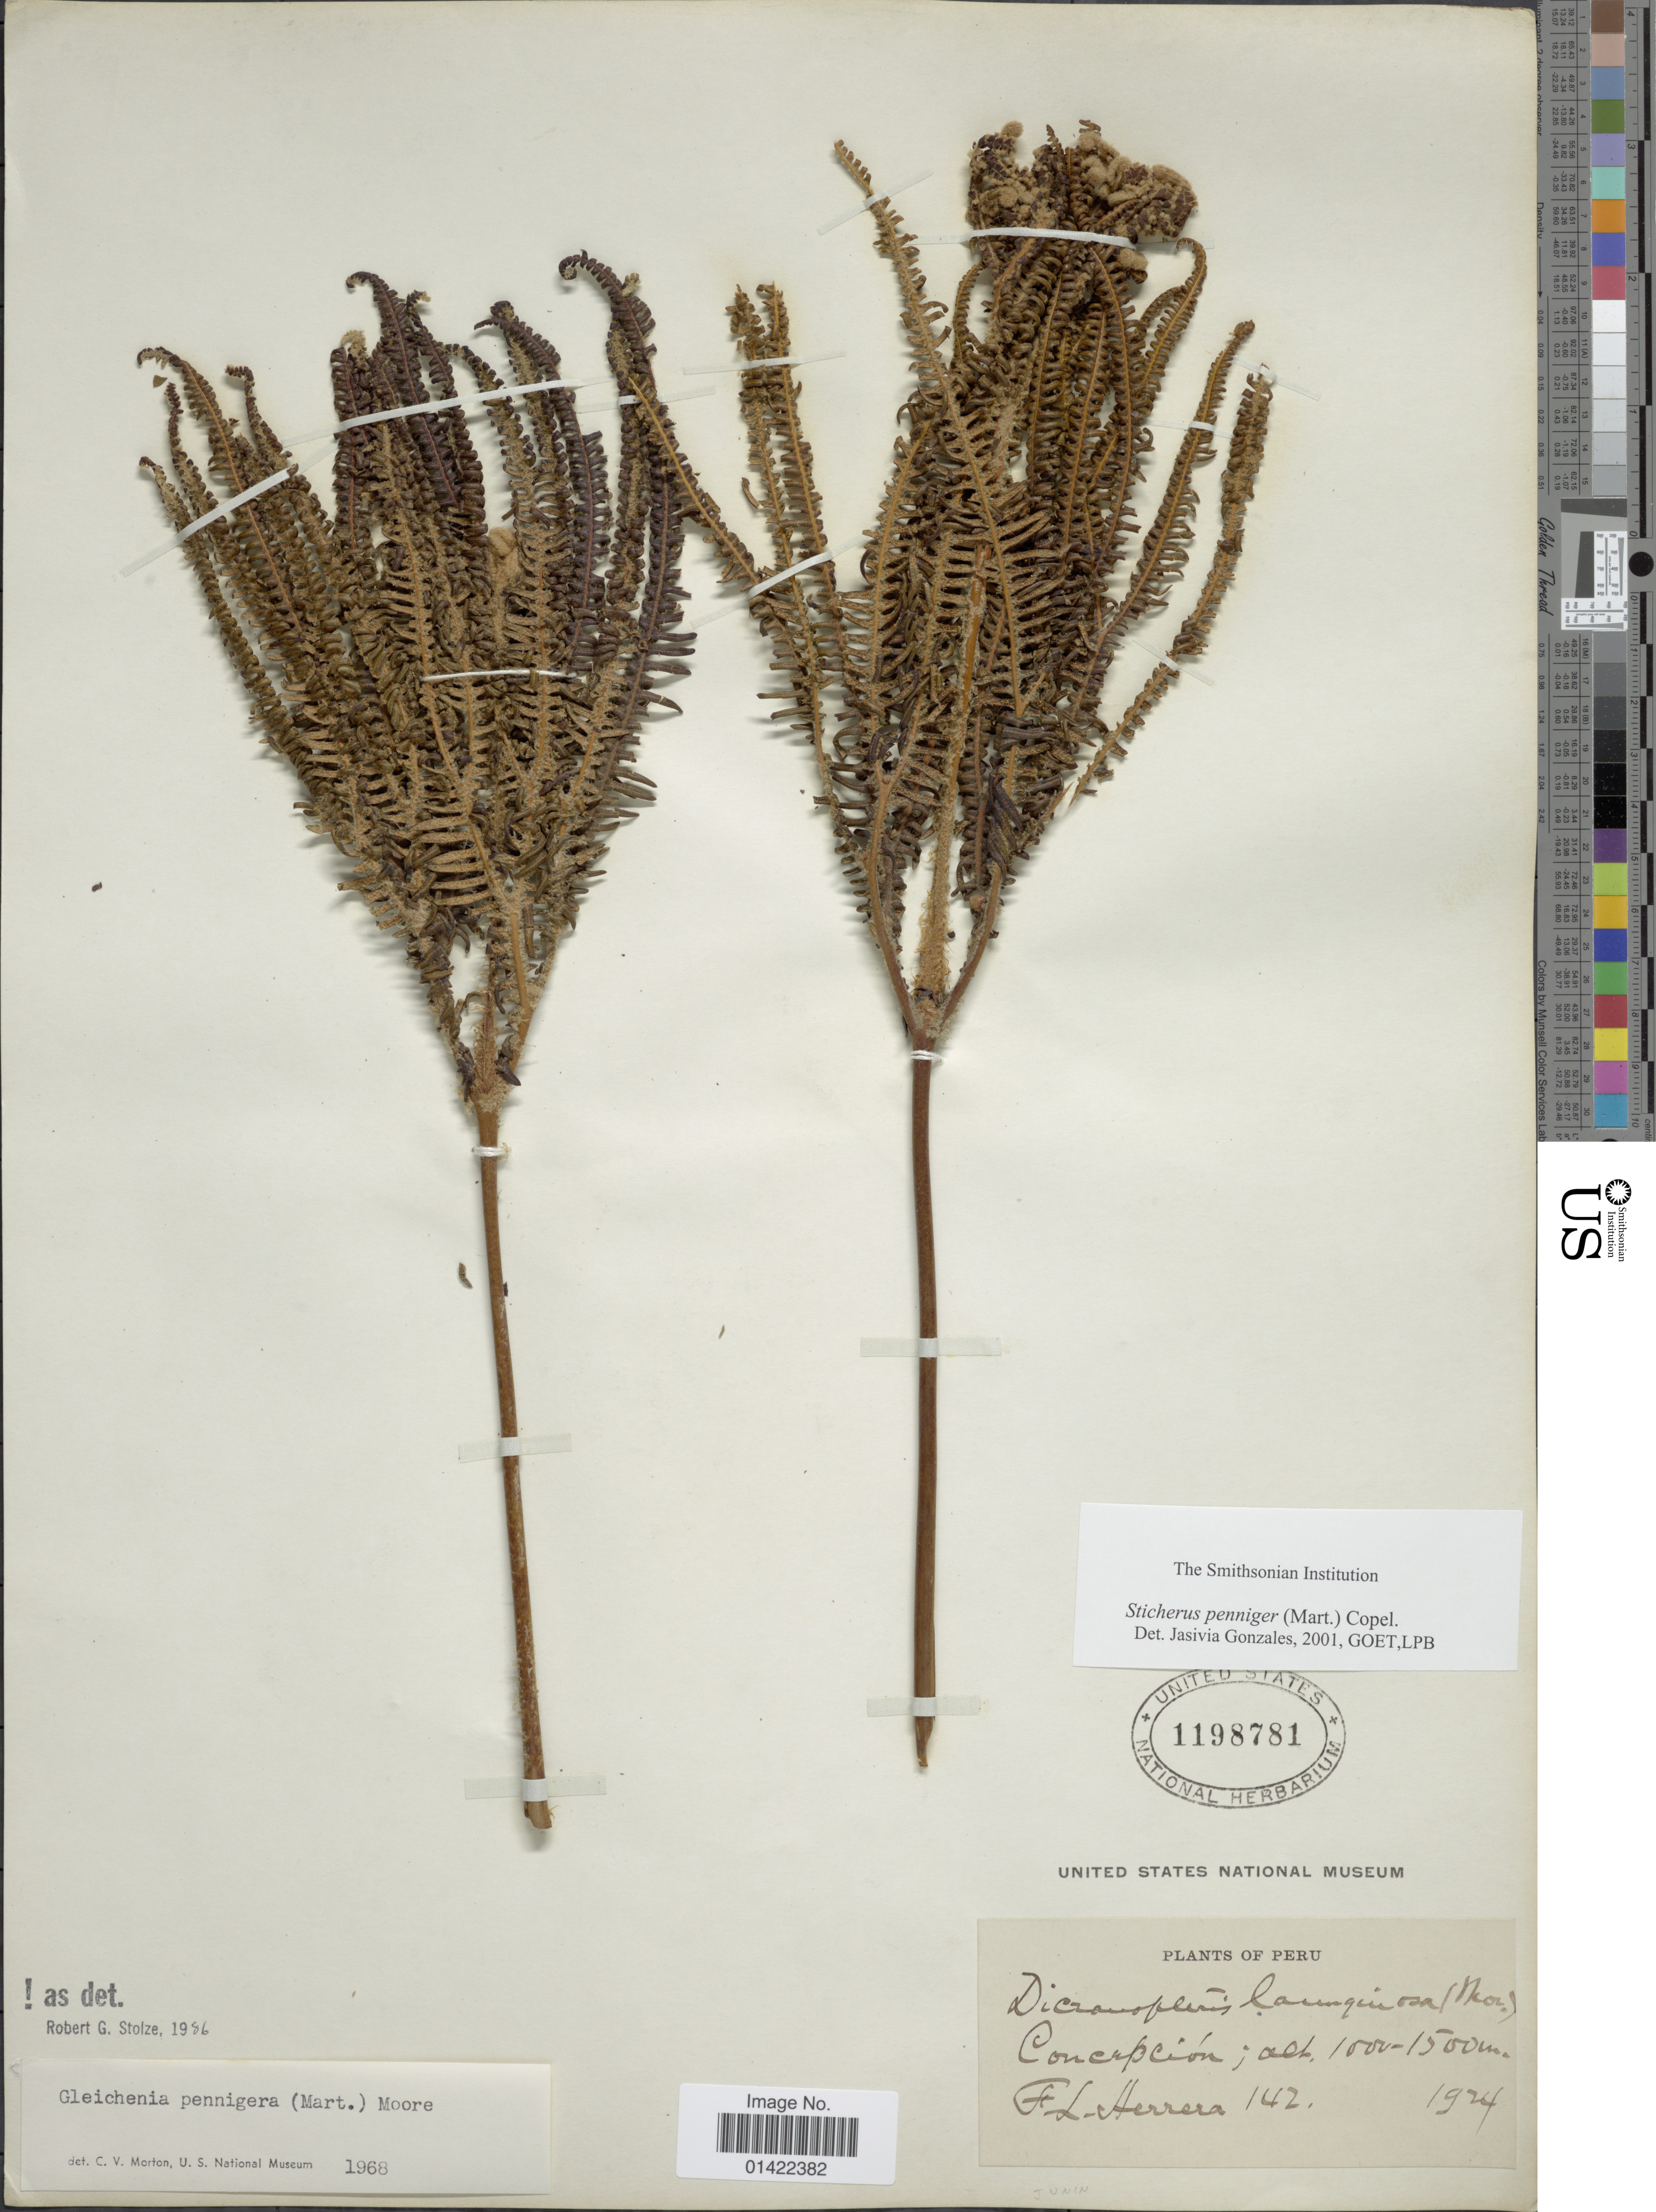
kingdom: Plantae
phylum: Tracheophyta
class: Polypodiopsida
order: Gleicheniales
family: Gleicheniaceae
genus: Sticherus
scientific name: Sticherus pruinosus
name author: (Mart.) Ching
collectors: F. L. Herrera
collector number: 142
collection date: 1924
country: Peru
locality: Concepción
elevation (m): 1000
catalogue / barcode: US 1198781